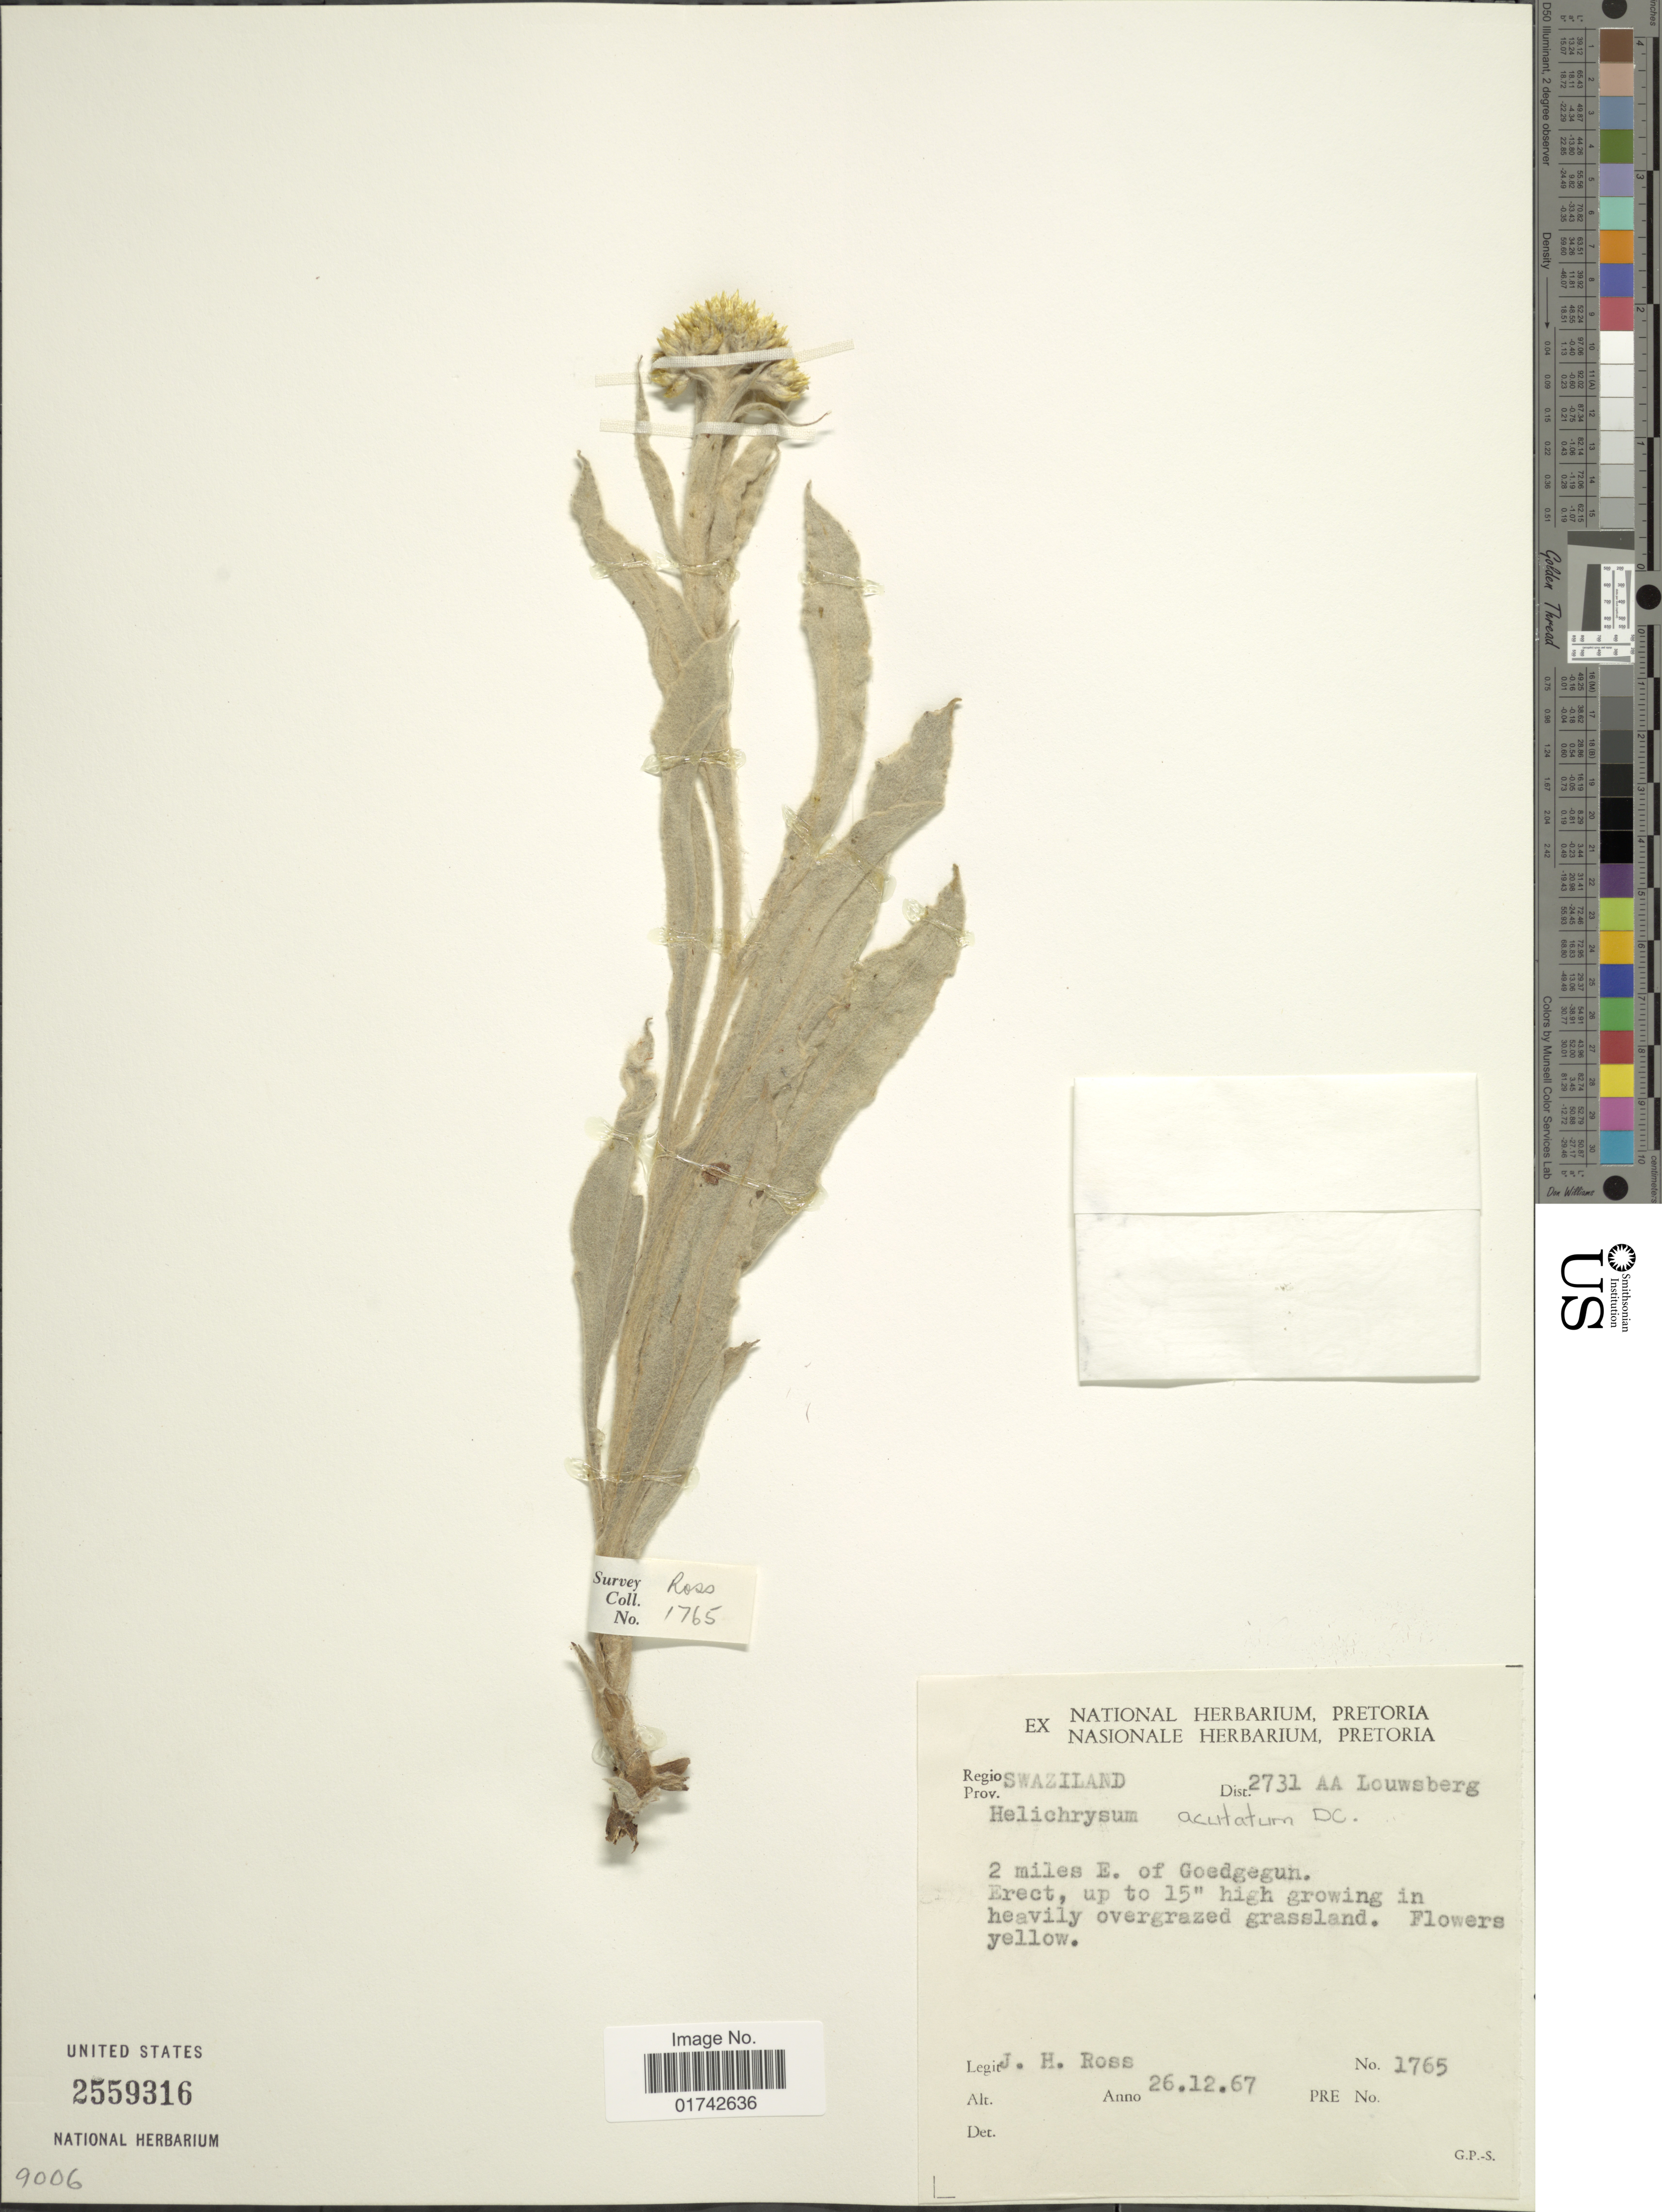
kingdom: Plantae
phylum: Tracheophyta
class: Magnoliopsida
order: Asterales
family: Asteraceae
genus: Helichrysum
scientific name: Helichrysum acutatum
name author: DC.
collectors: J. Ross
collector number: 1765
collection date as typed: Transcribed d/m/y: 26/12/67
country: Eswatini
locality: Dist. 2731 AA Louwsberg. 2 miles E. of Goedgegun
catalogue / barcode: US 2559316